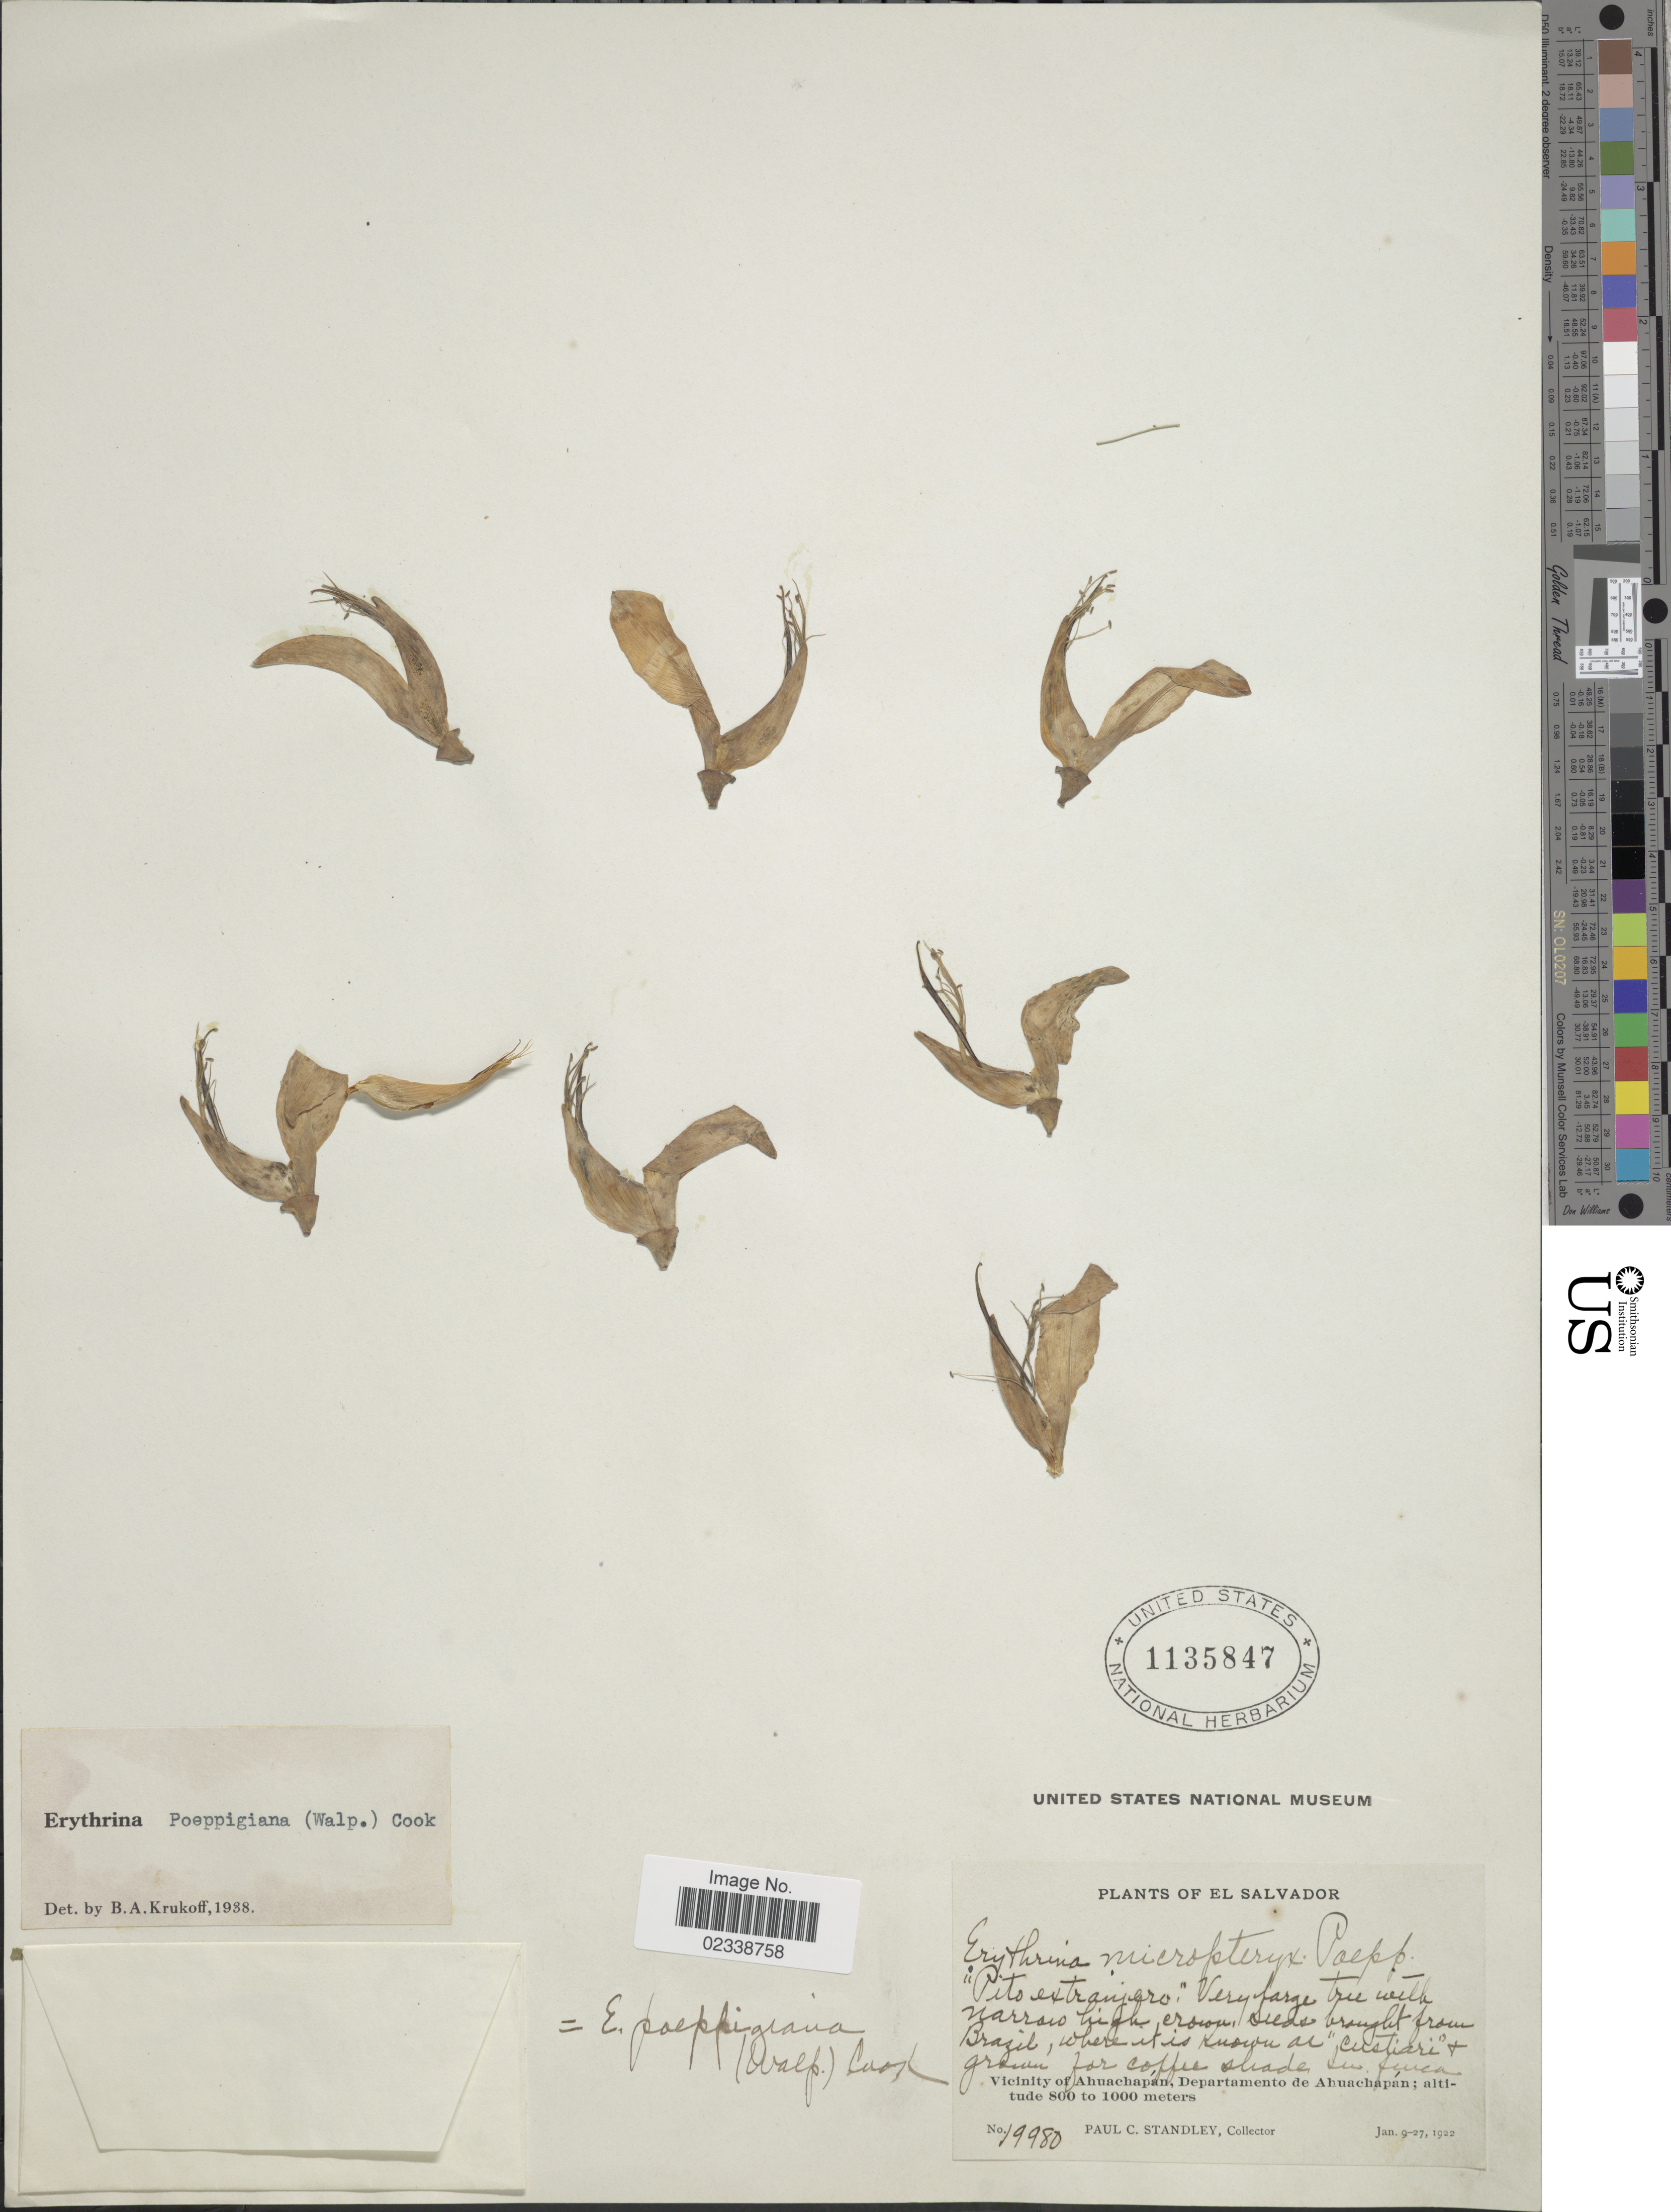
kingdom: Plantae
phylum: Tracheophyta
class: Magnoliopsida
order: Fabales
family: Fabaceae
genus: Erythrina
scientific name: Erythrina poeppigiana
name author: (Walp.) O.F. Cook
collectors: P. C. Standley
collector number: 19980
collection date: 1922-01-09/1922-01-27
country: El Salvador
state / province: Ahuachapan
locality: Vicinity of Ahuachapan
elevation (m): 800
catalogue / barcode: US 1135847